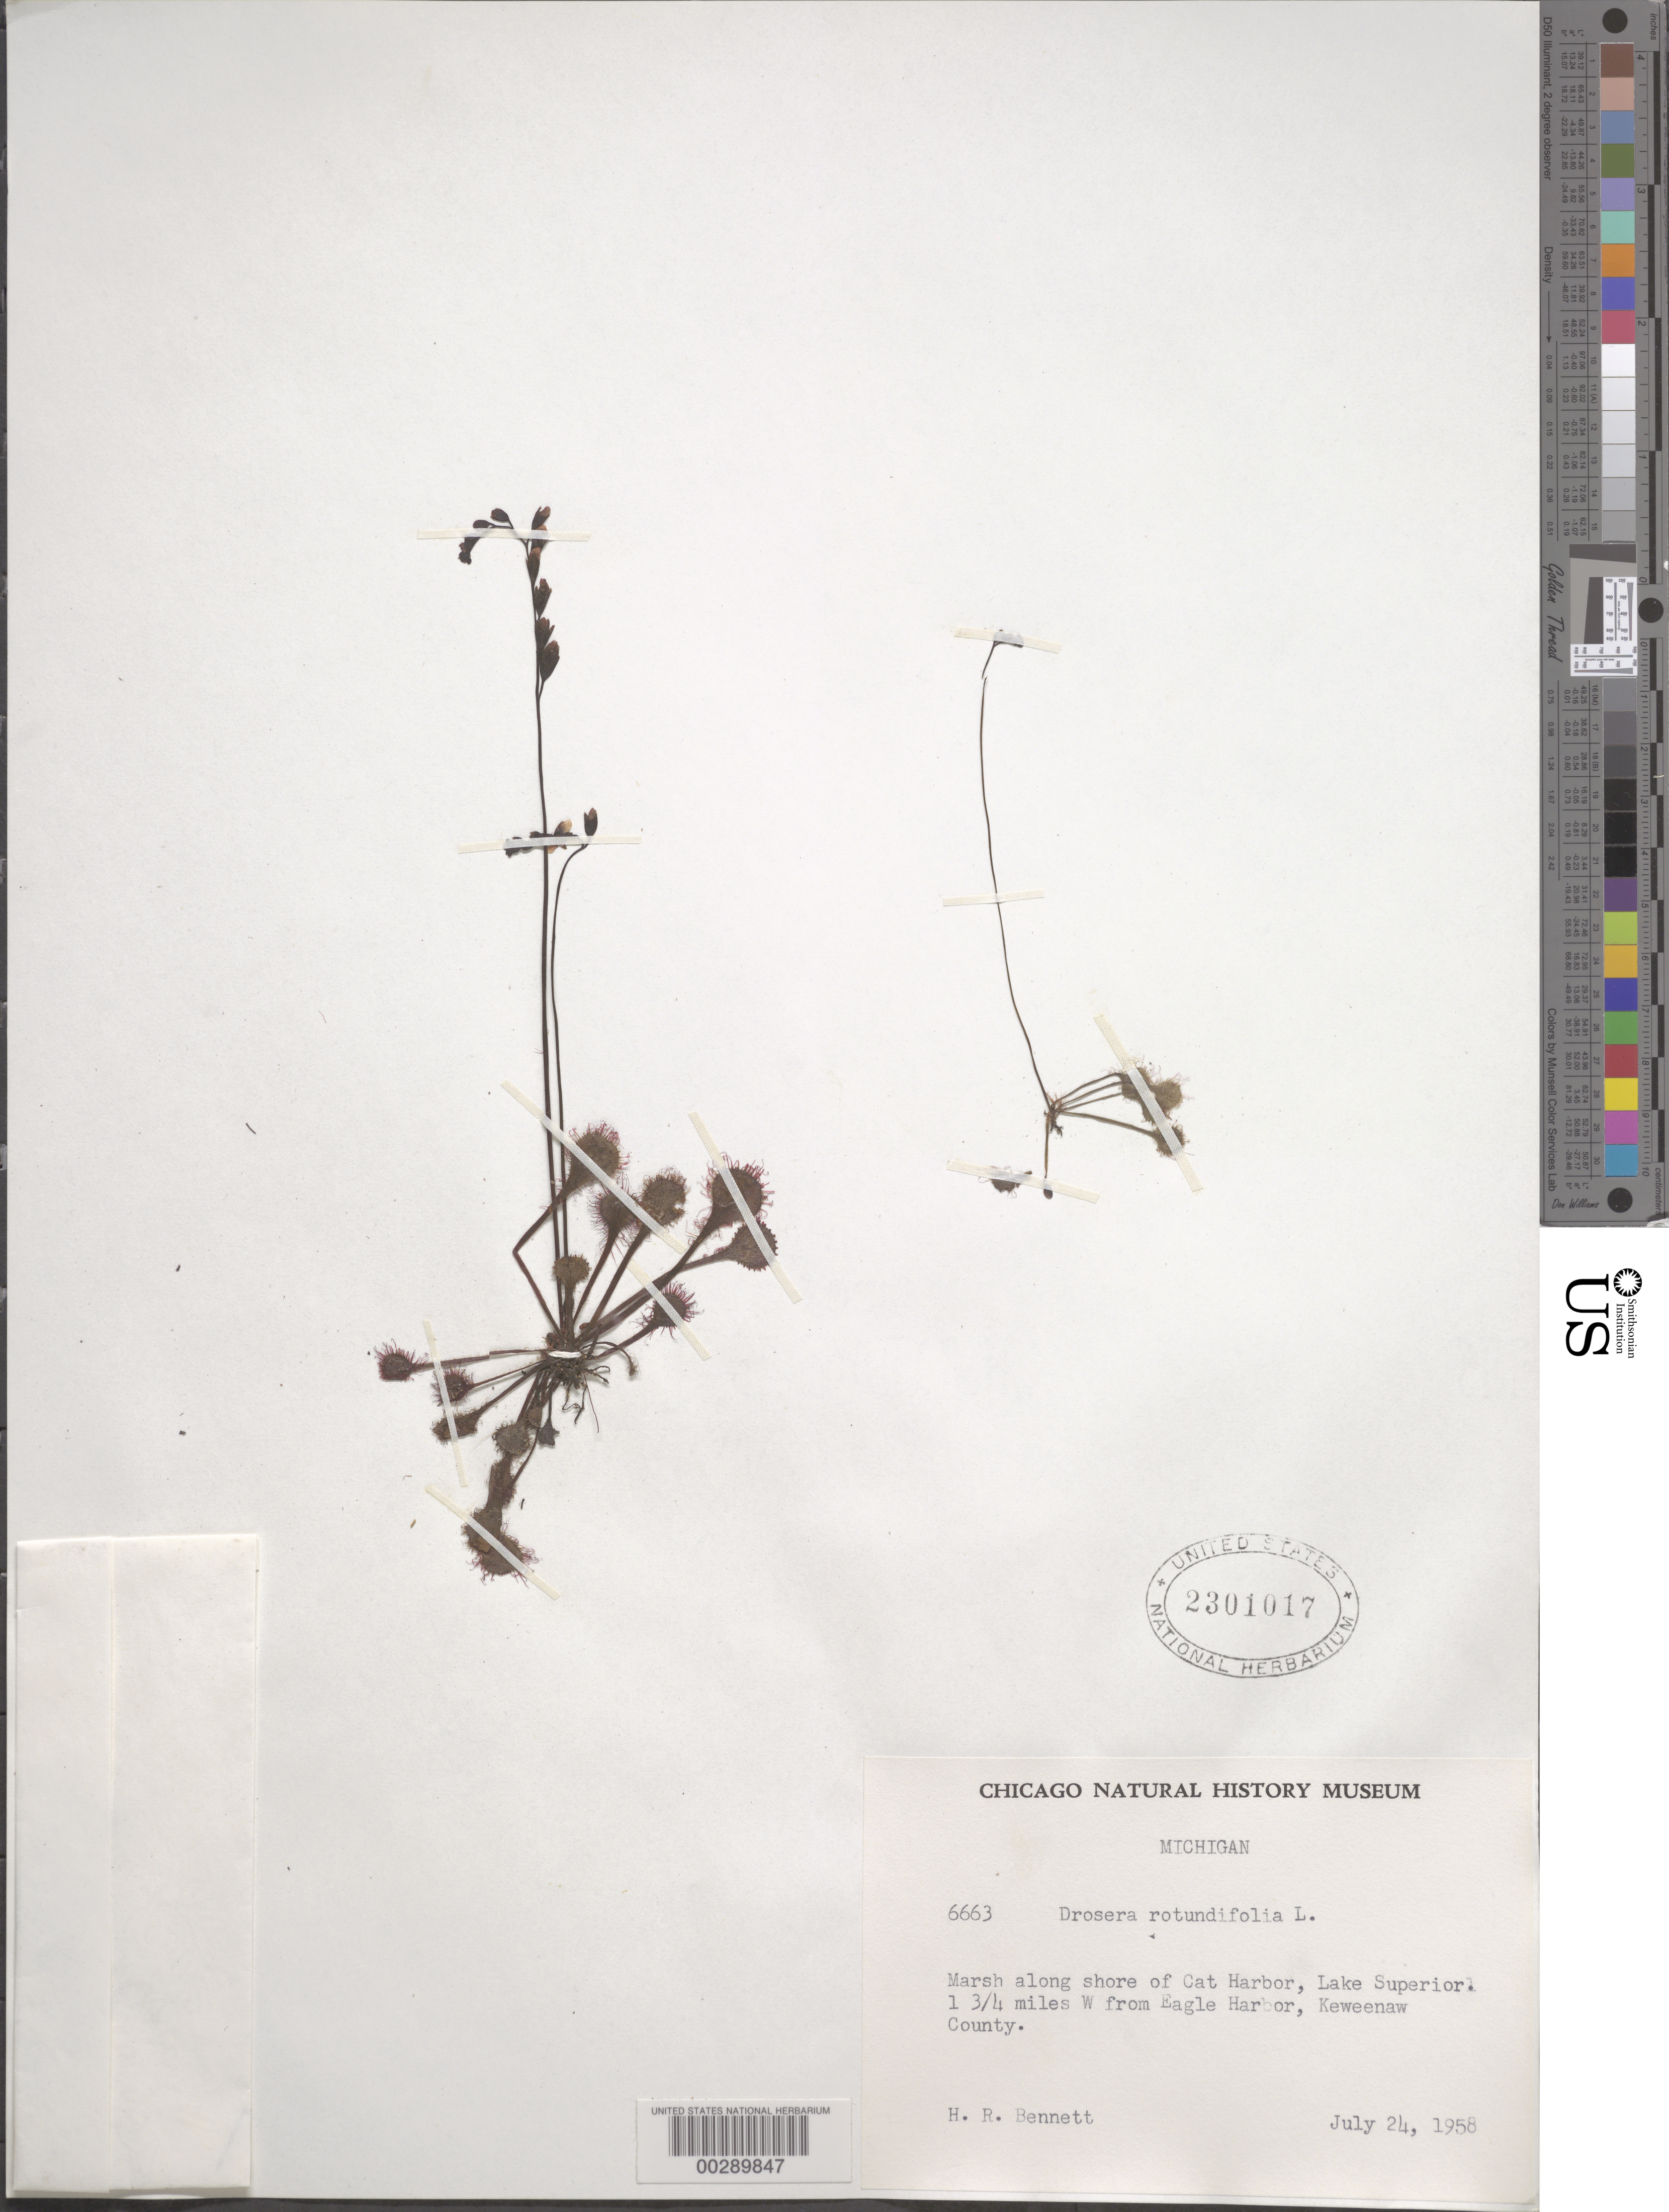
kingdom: Plantae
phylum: Tracheophyta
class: Magnoliopsida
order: Caryophyllales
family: Droseraceae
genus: Drosera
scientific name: Drosera rotundifolia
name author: L.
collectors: H. R. Bennett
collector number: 6663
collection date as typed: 24 Jul 1958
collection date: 1958-07-24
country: United States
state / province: Michigan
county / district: Keweenaw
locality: Shore of cat harbor, lake superior, w of eagle harbor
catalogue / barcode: US 2301017